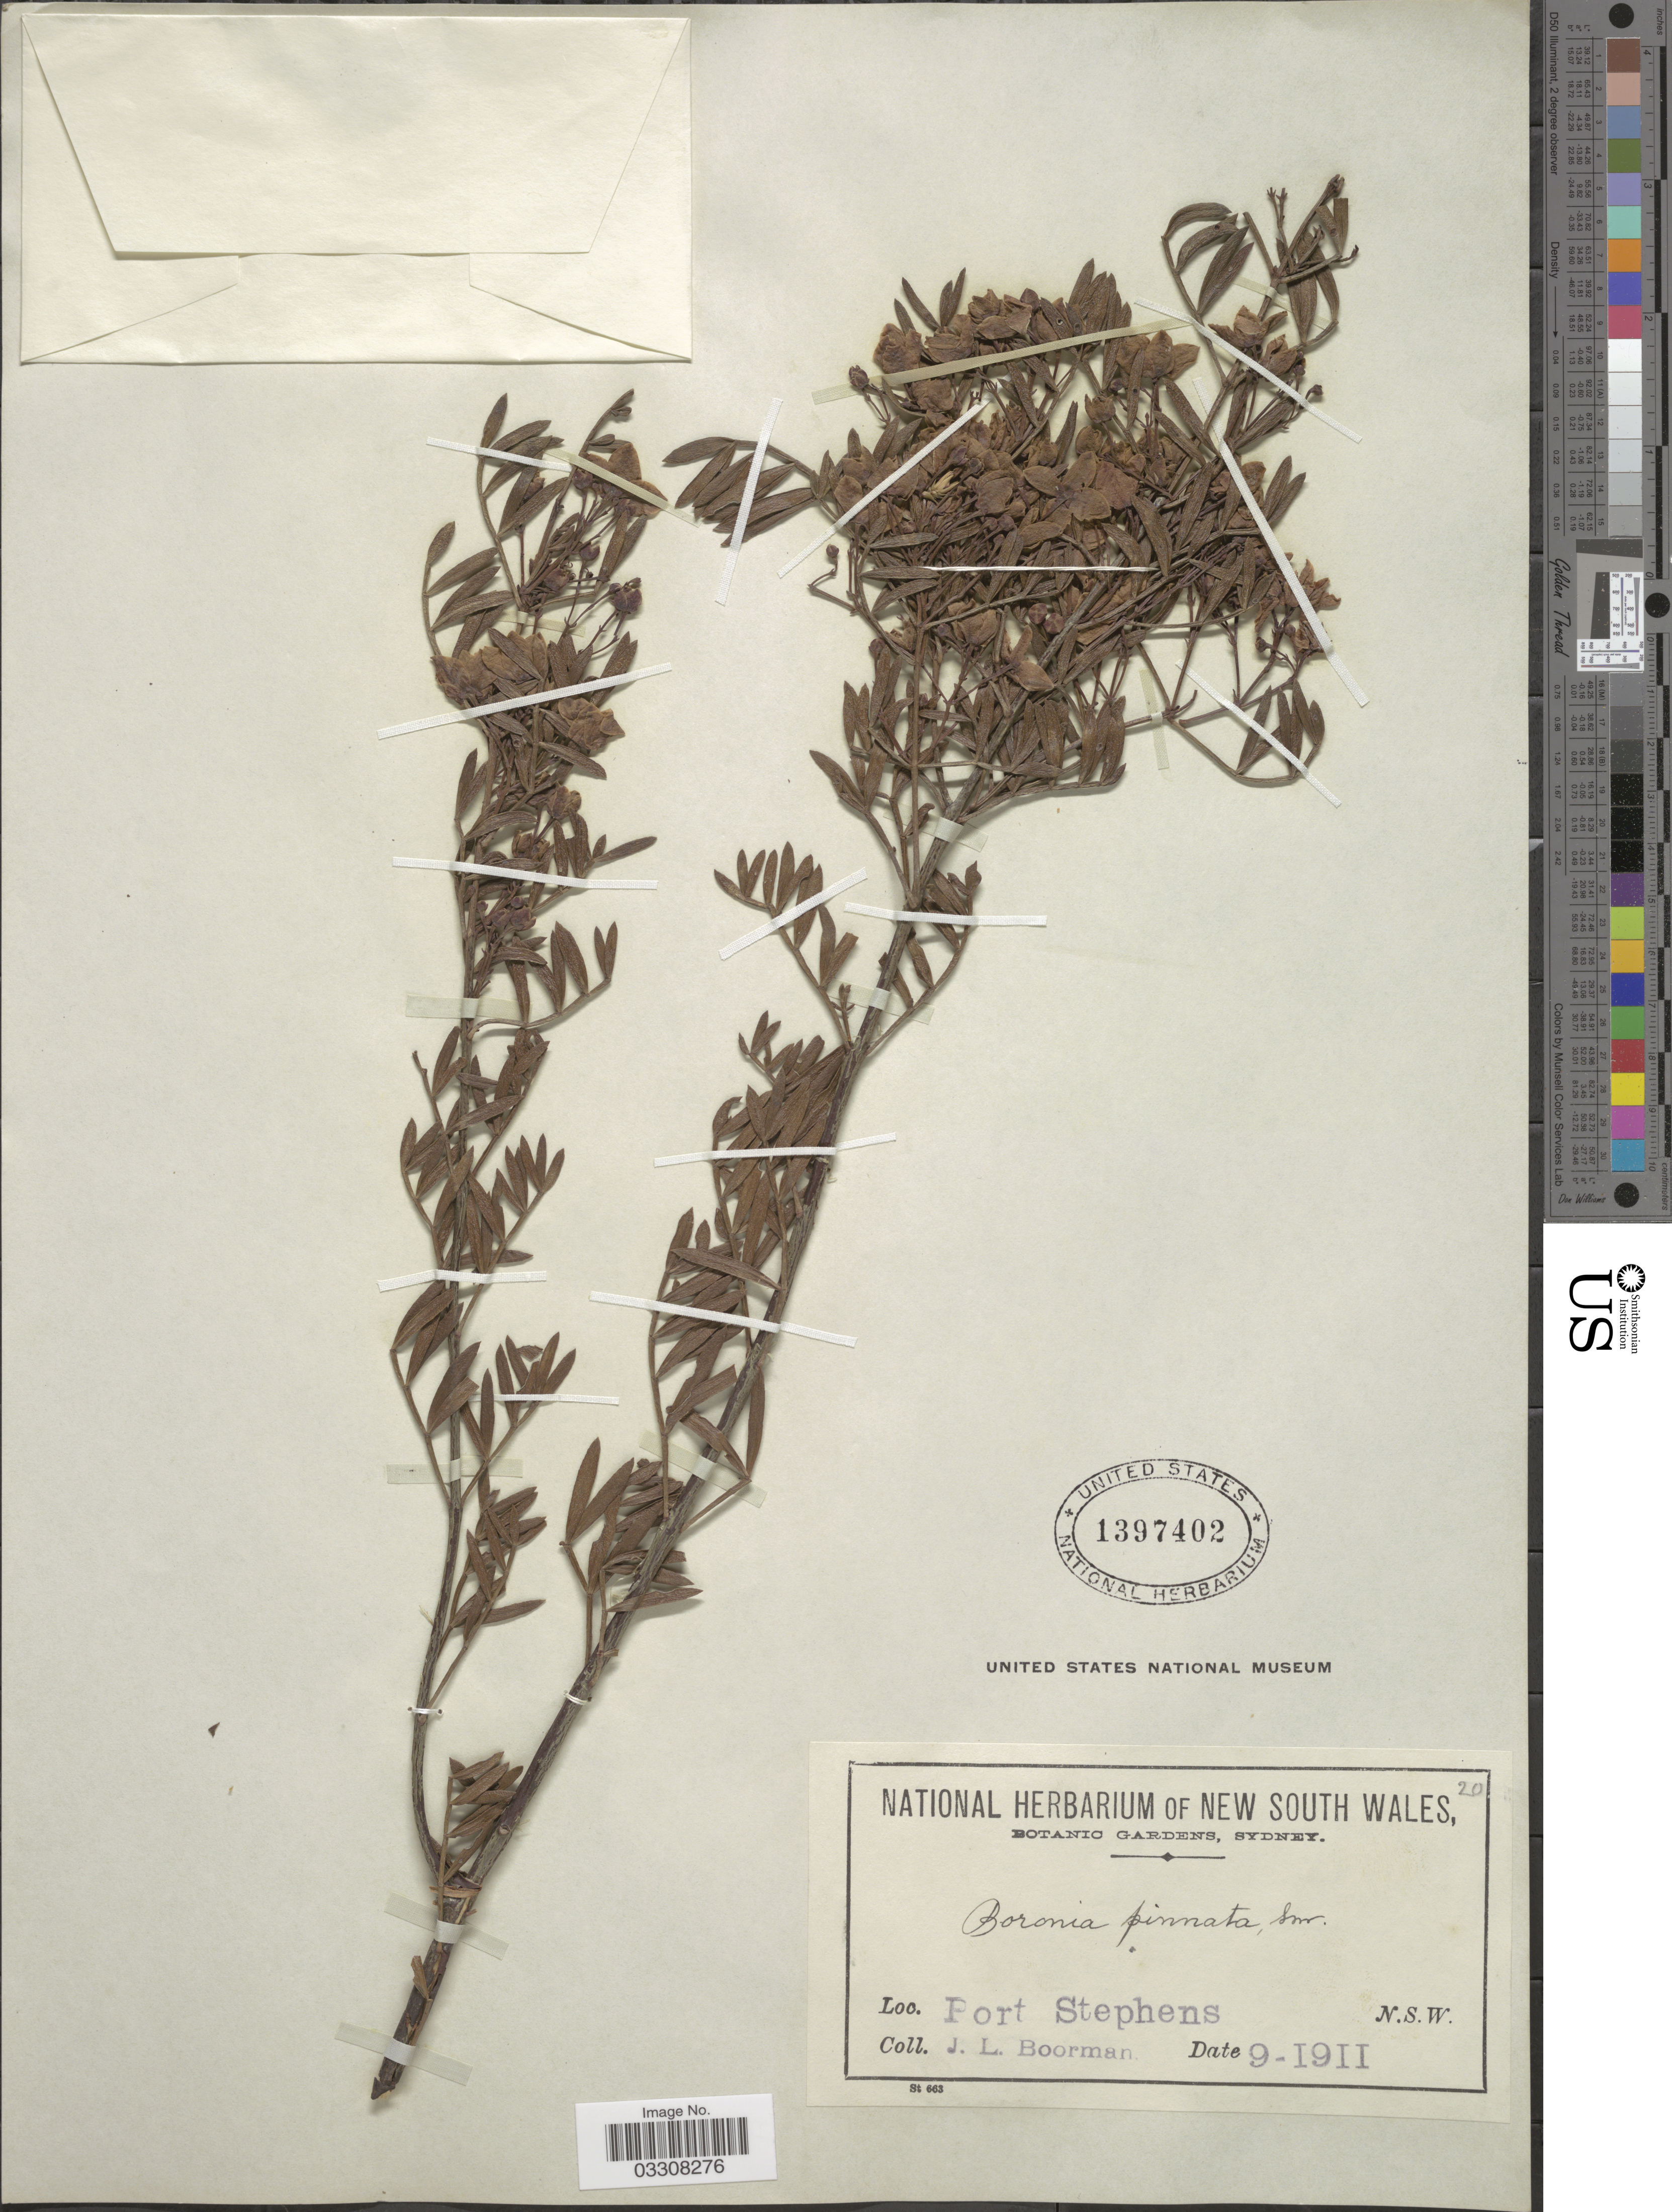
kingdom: Plantae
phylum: Tracheophyta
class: Magnoliopsida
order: Sapindales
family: Rutaceae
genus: Boronia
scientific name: Boronia pinnata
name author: Sm.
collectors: J. Boorman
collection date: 1911-09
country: Australia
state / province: New South Wales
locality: Port Stephens.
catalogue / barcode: US 1397402